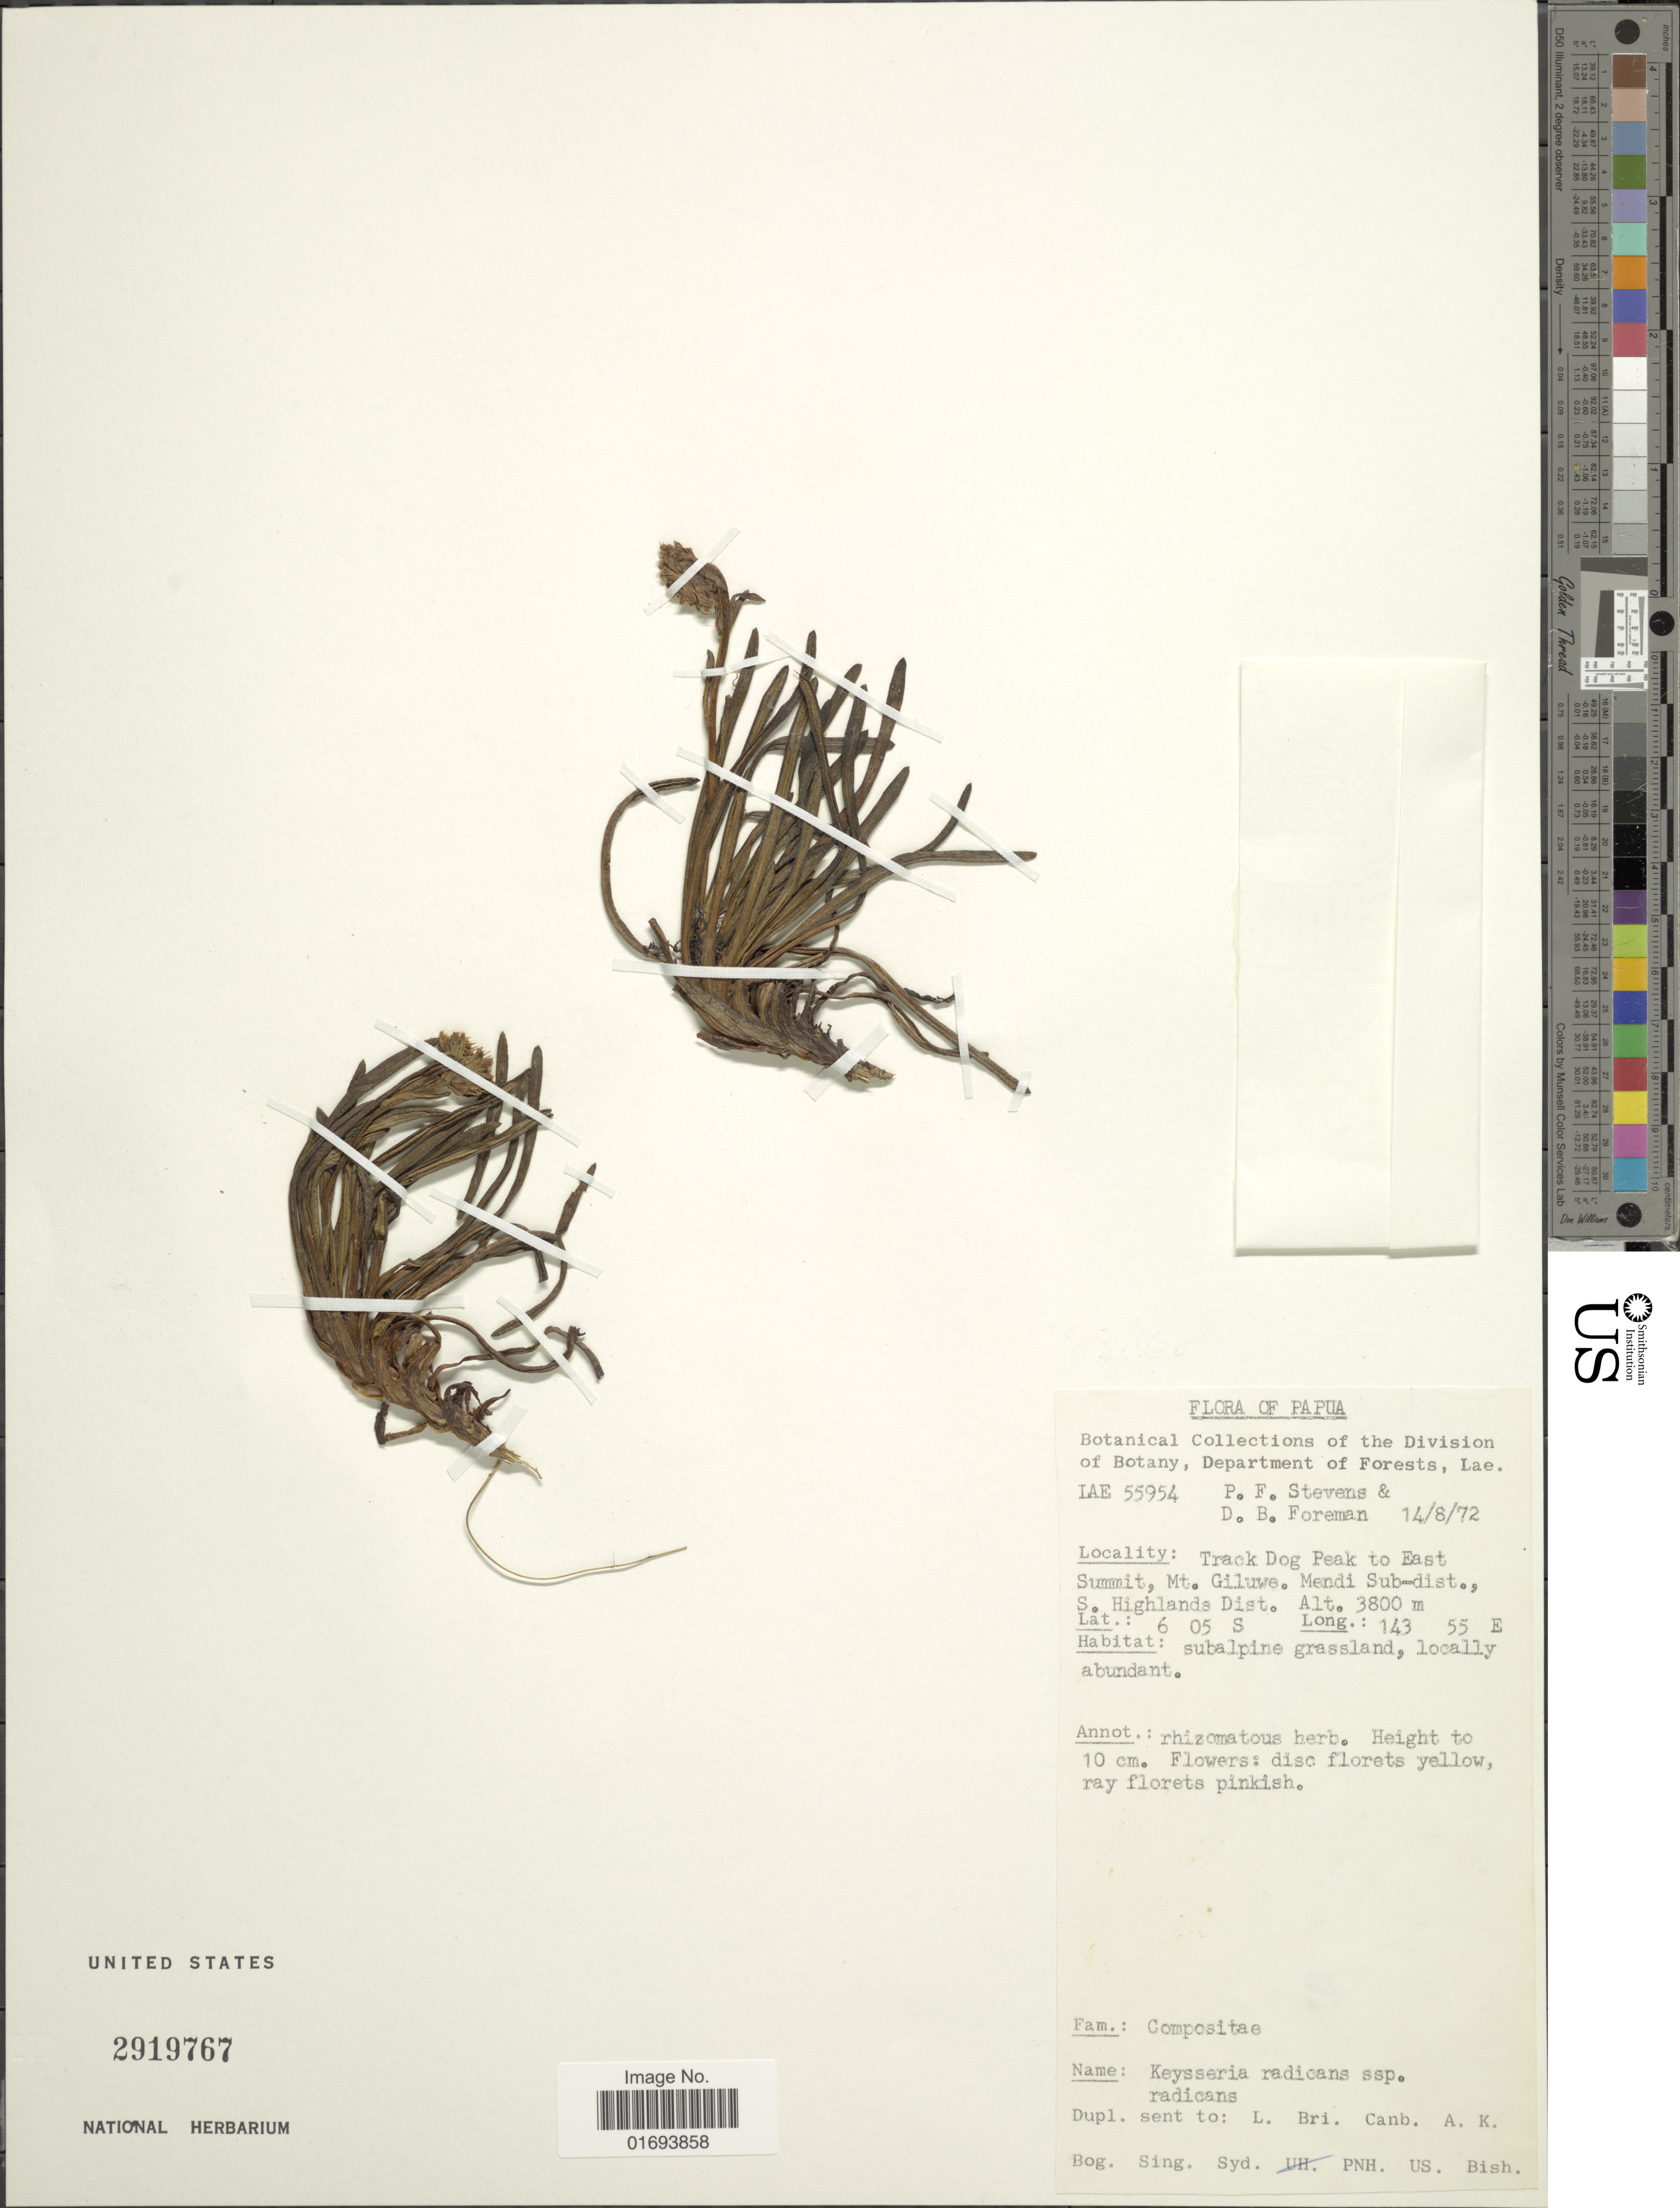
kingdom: Plantae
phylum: Tracheophyta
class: Magnoliopsida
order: Asterales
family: Asteraceae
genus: Keysseria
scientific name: Keysseria radicans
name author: (F. Muell.) Mattf.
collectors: P. F. Stevens & D. Foreman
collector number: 55954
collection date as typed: Transcribed d/m/y: 14/8/72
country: Papua New Guinea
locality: Papua. Trach Dog Peak to East Summit, Mt. Giluwe. Mendi Sub-dist., S. Highlands Dist.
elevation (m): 3800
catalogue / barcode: US 2919767